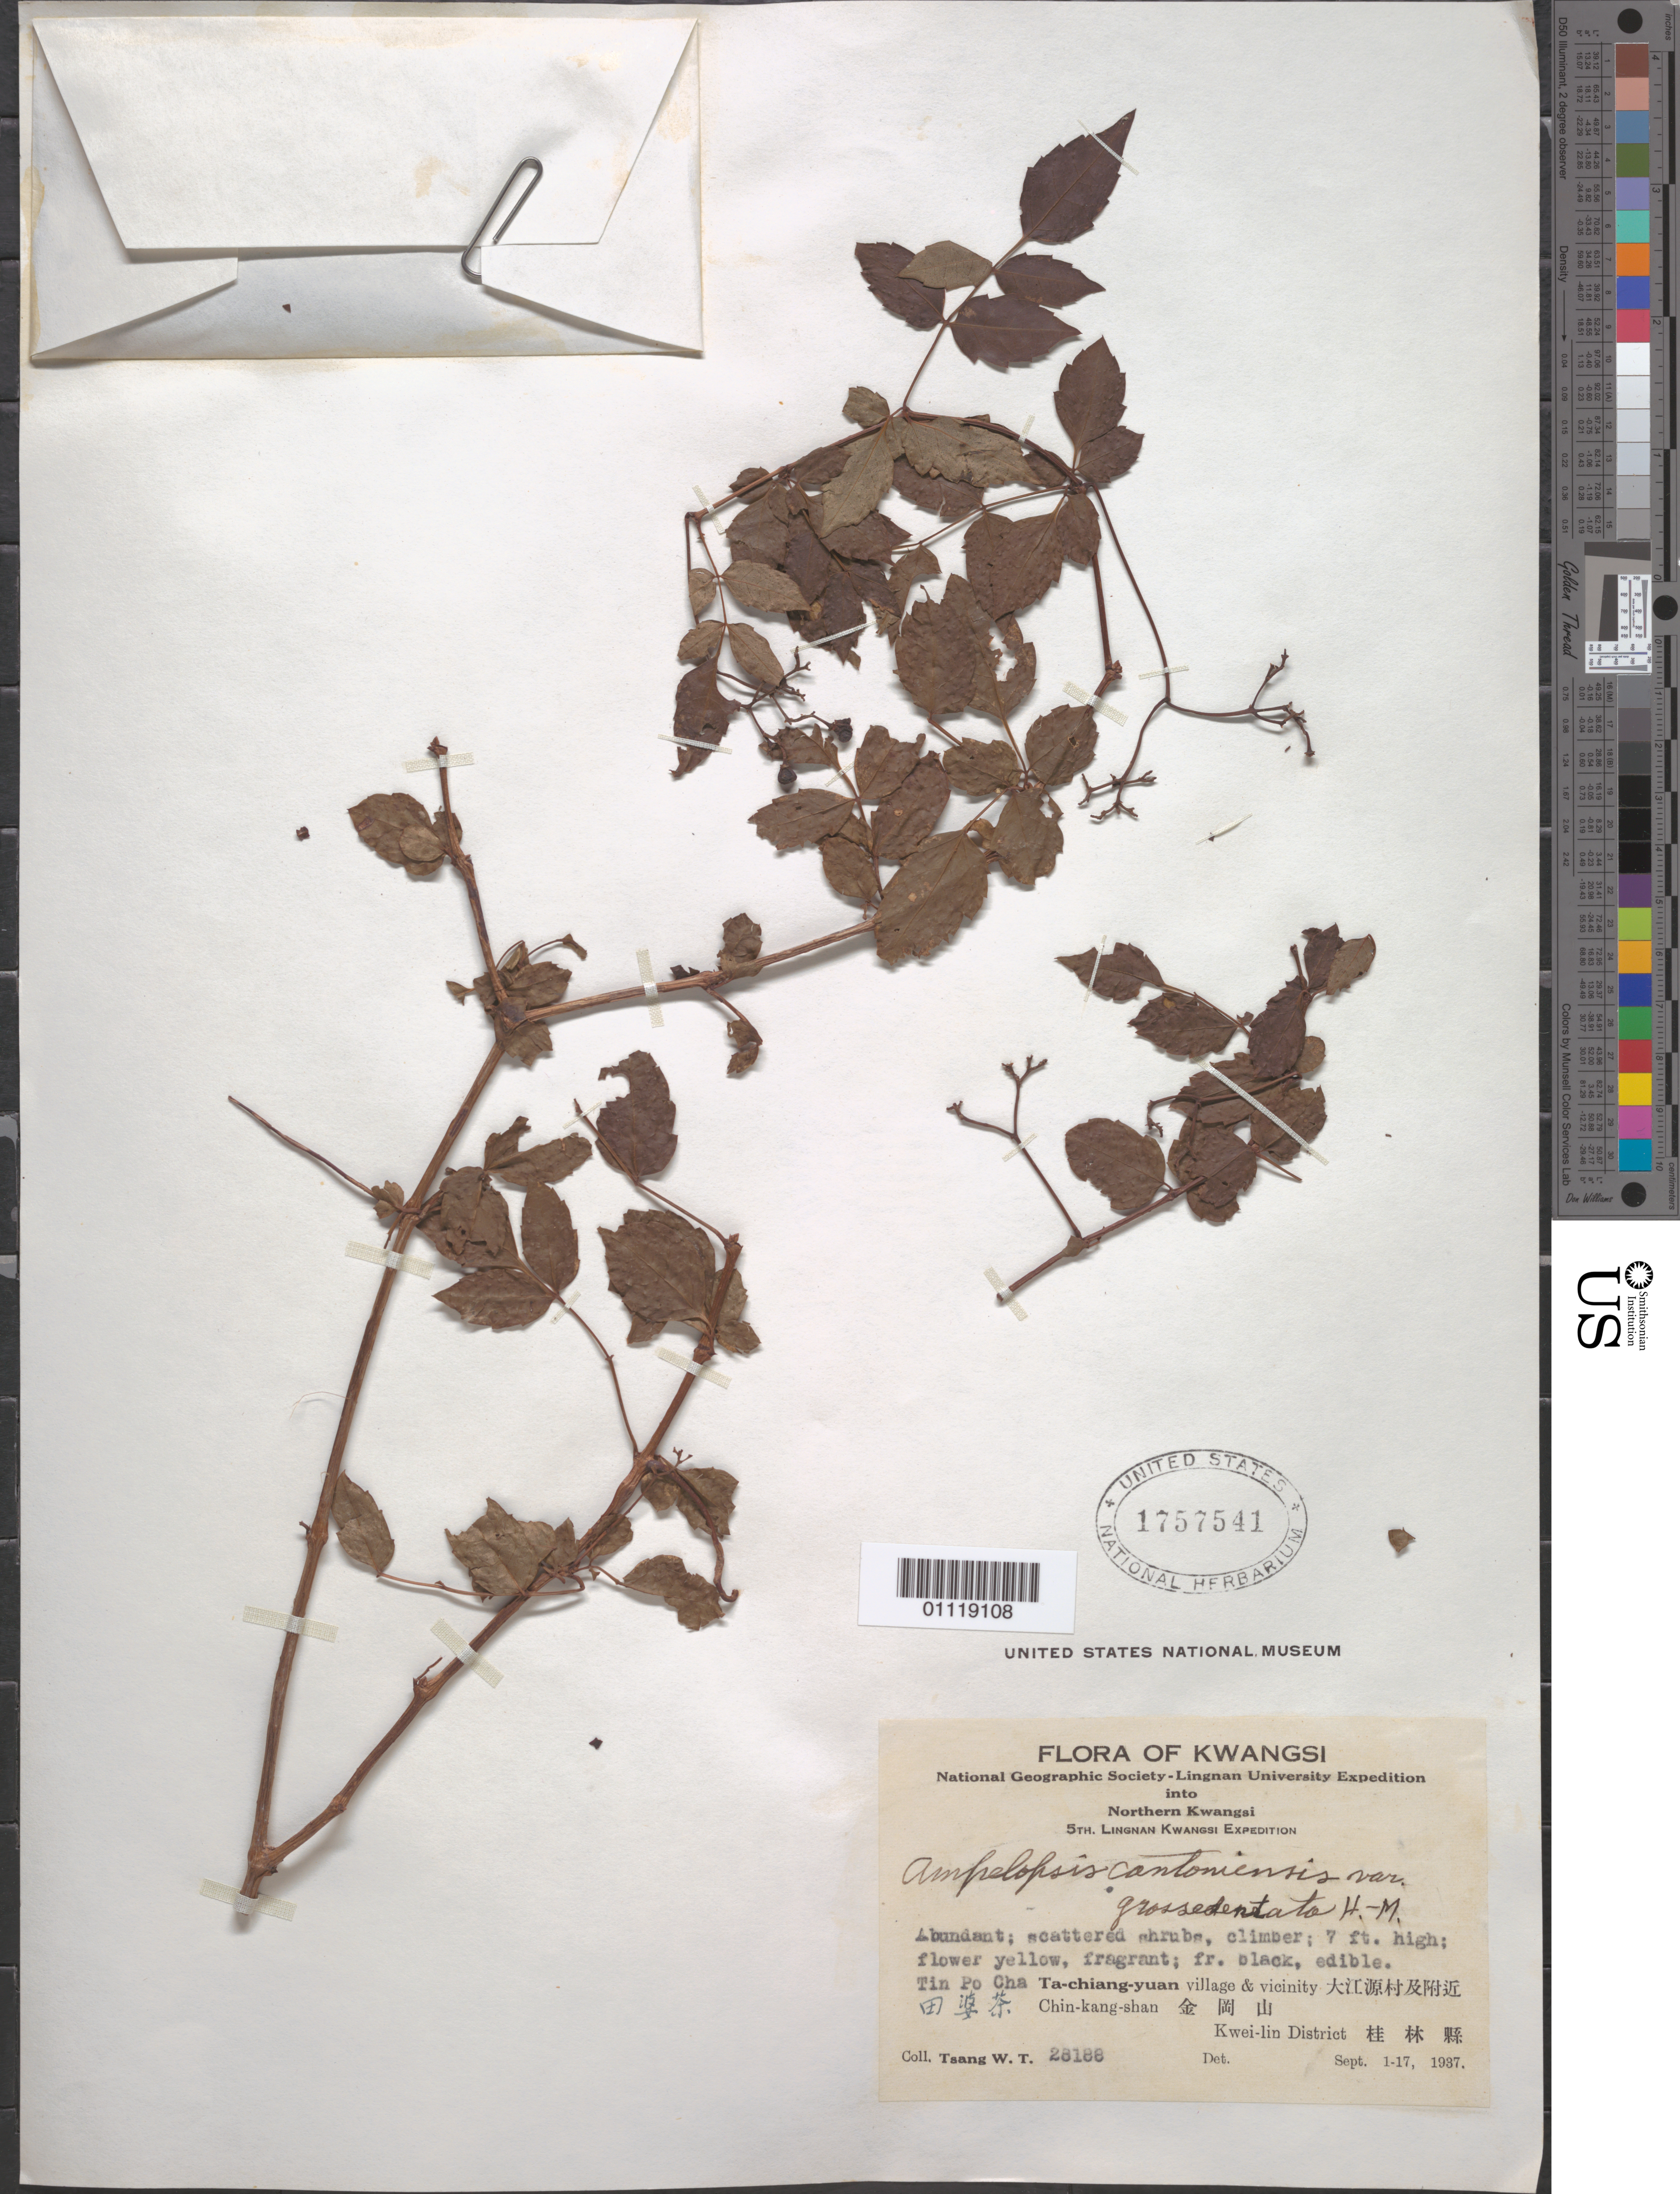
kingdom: Plantae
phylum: Tracheophyta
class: Magnoliopsida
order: Vitales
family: Vitaceae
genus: Ampelopsis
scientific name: Ampelopsis cantoniensis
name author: (W. Hook. & H.J. Arn.) Planch.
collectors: W. T. Tsang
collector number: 28188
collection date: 1937-09-01/1937-09-17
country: China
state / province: Guangxi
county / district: Kwei-Iin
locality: Tin Po Cha Ta-chiang-yuan village & vicinity Chin-kang-shan.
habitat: Abundant; scattered shrubs, climber.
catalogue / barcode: US 1757541